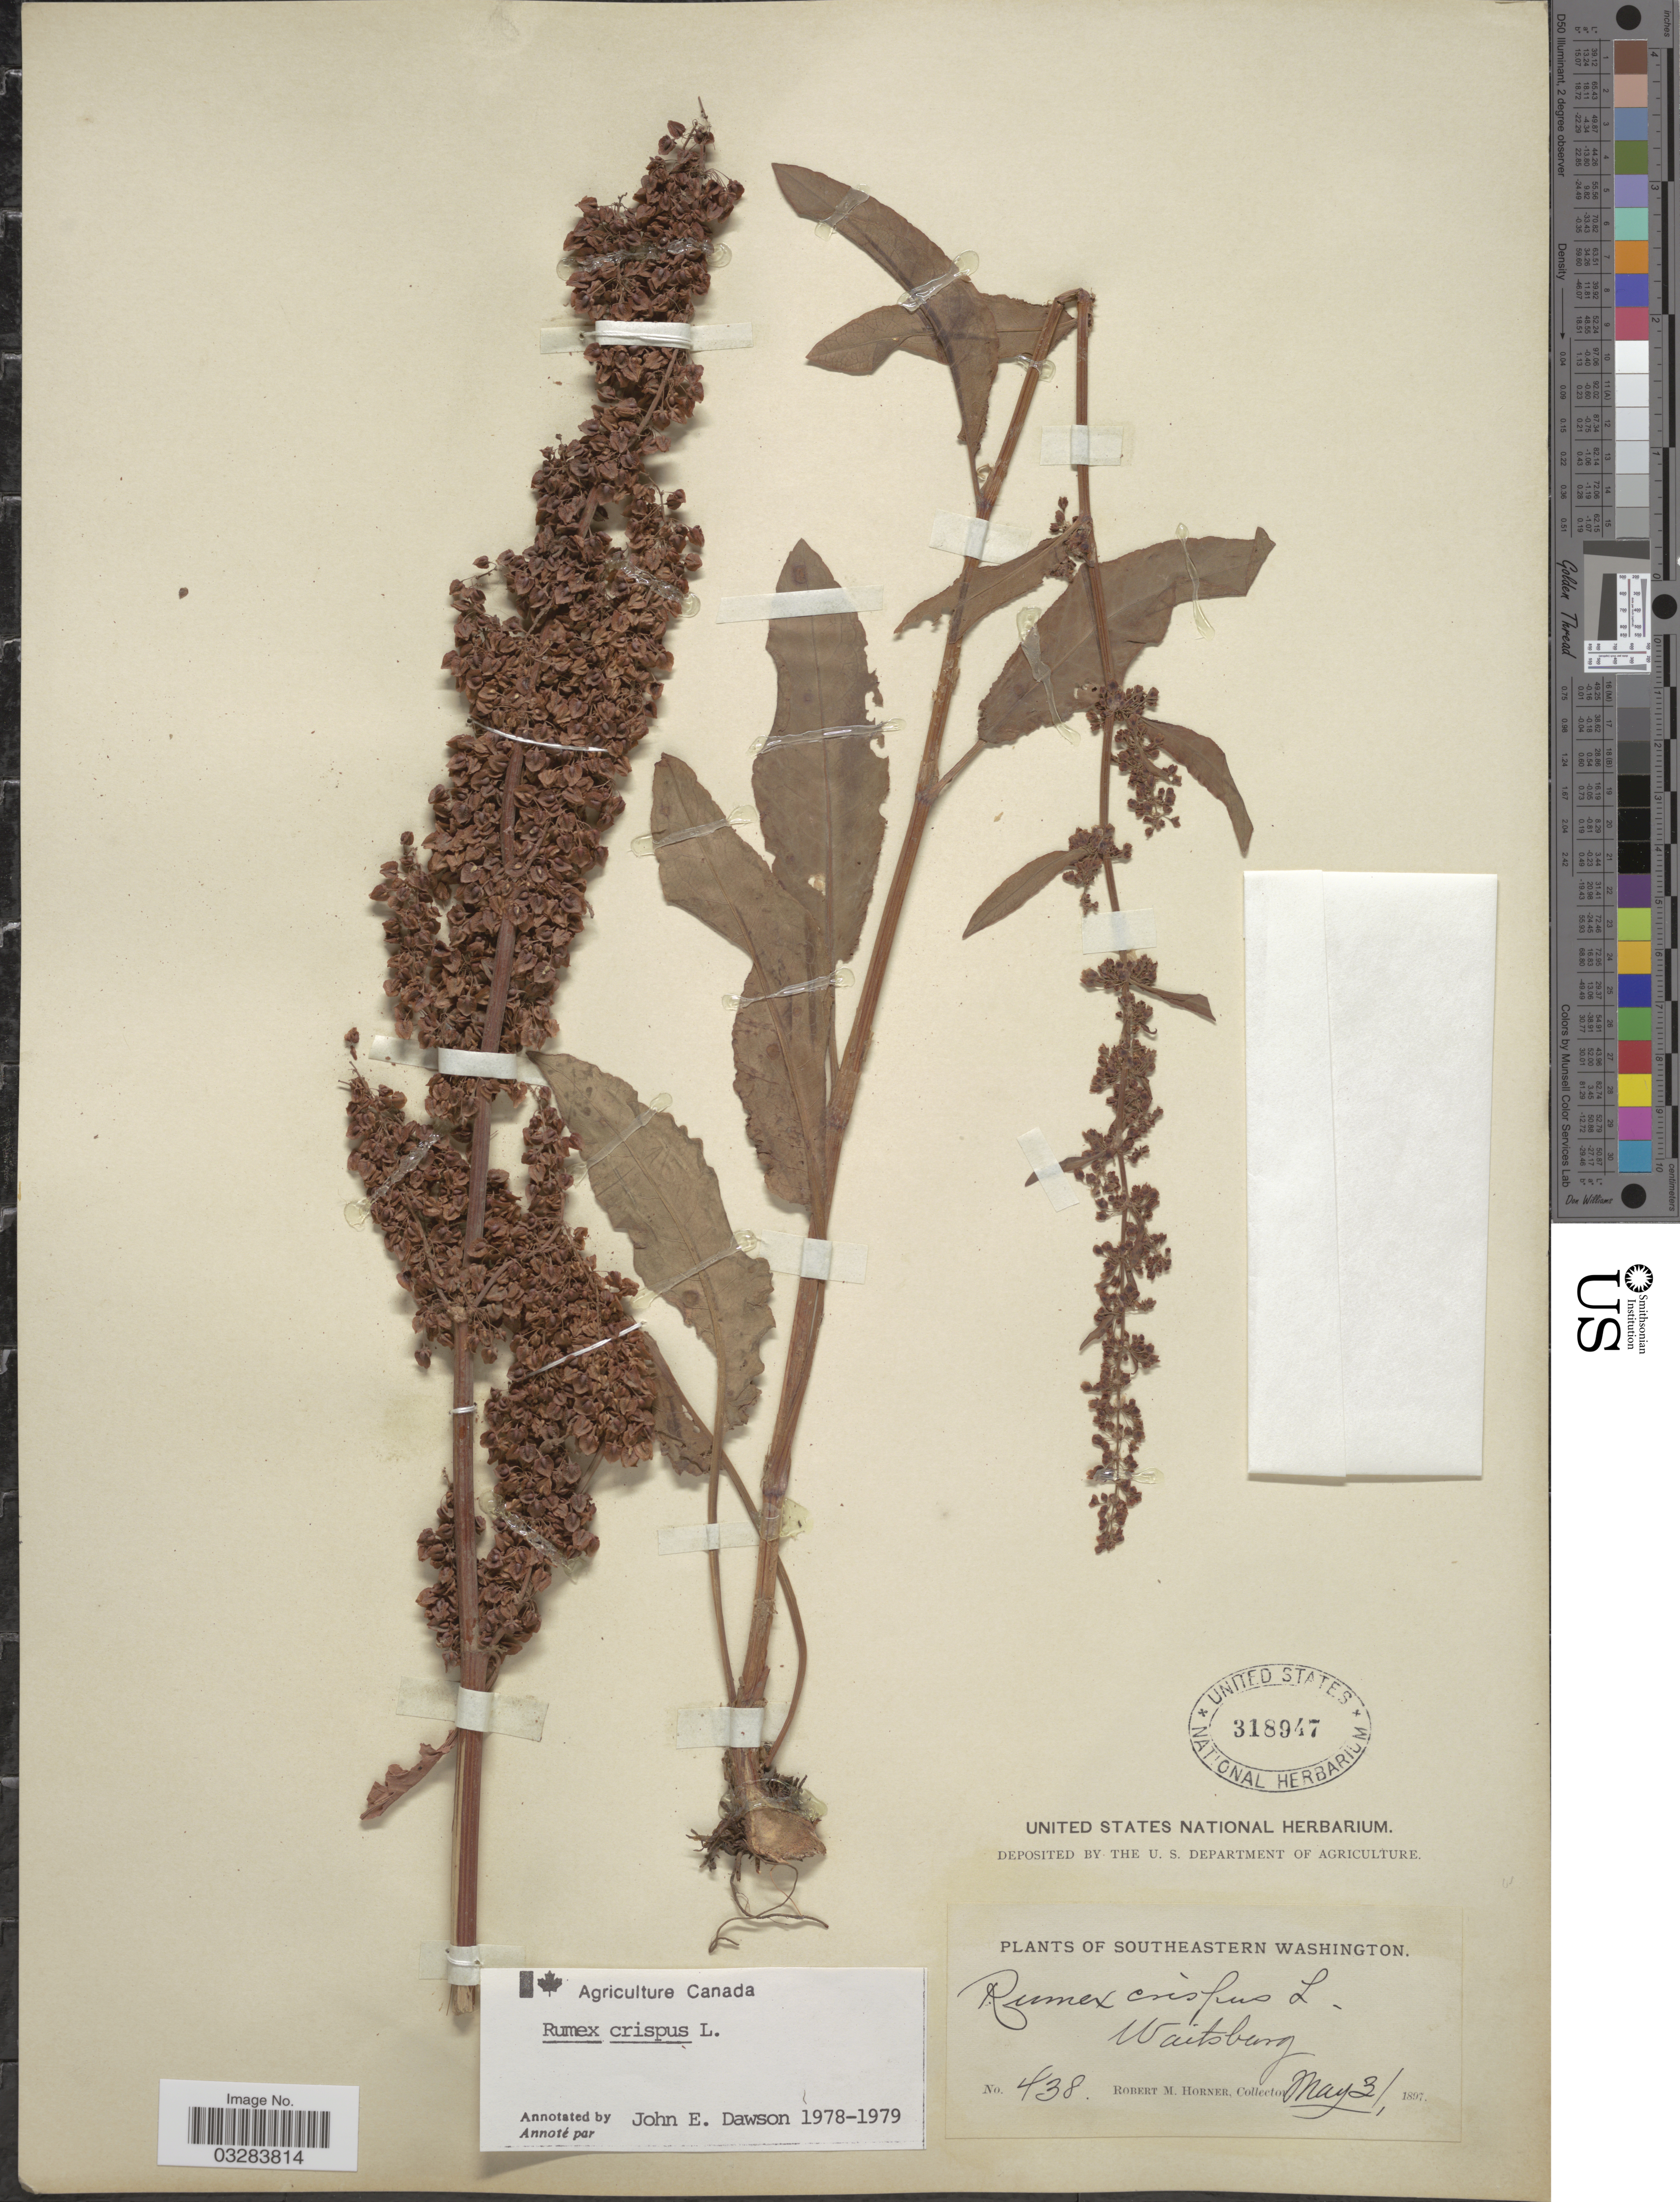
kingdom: Plantae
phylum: Tracheophyta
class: Magnoliopsida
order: Caryophyllales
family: Polygonaceae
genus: Rumex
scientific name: Rumex crispus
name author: L.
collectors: R. Horner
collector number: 438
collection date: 1897-05-31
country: United States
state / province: Washington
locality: Southeastern Washington, Waitsburg.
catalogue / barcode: US 318947